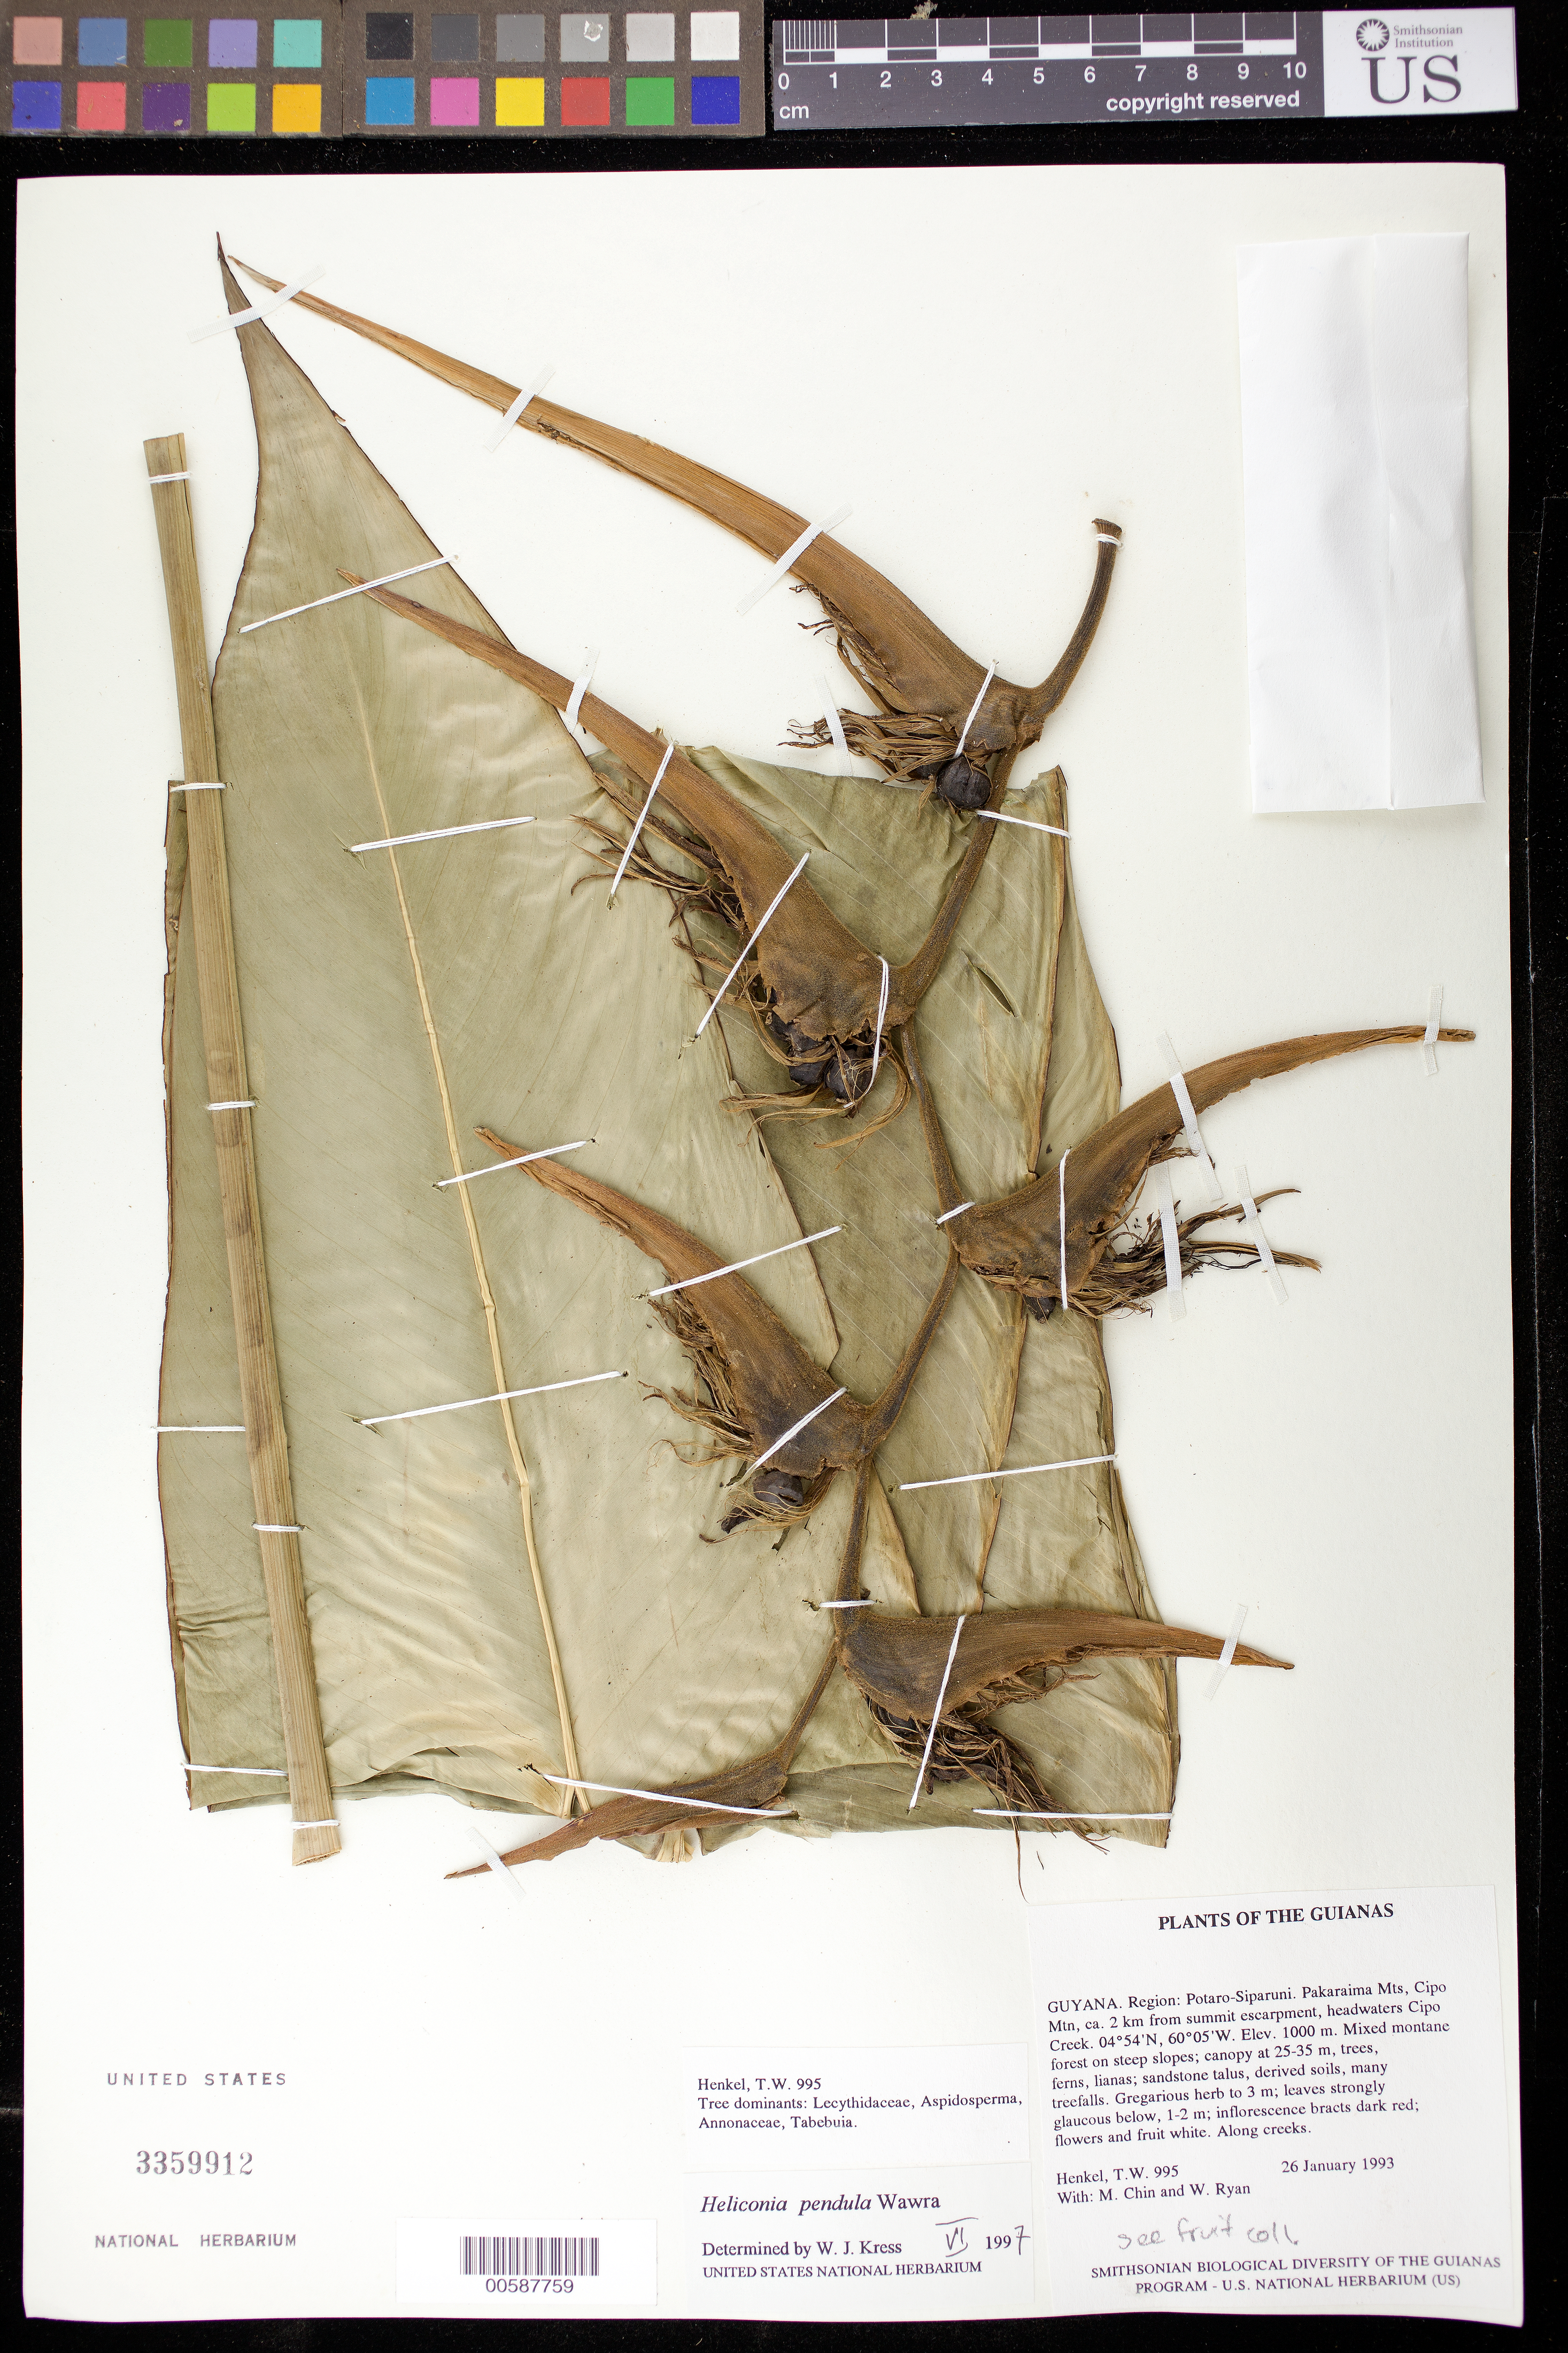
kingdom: Plantae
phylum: Tracheophyta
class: Liliopsida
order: Zingiberales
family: Heliconiaceae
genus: Heliconia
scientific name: Heliconia pendula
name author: Wawra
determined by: Kress, W. J., (US), Smithsonian Institution - National Museum of Natural History (UNITED STATES)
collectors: T. Henkel, M. Chin & W. Ryan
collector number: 995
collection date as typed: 26 January 1993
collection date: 1993-01-26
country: Guyana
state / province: Potaro-Siparuni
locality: Pakaraima Mts, Cipo Mtn, ca. 2 km from summit escarpment, headwaters Cipo Creek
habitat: Mixed montane forest on steep slopes; canopy at 25-35 m; sandstone talus, derived soils, many treefalls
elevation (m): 1000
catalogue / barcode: US 3359912